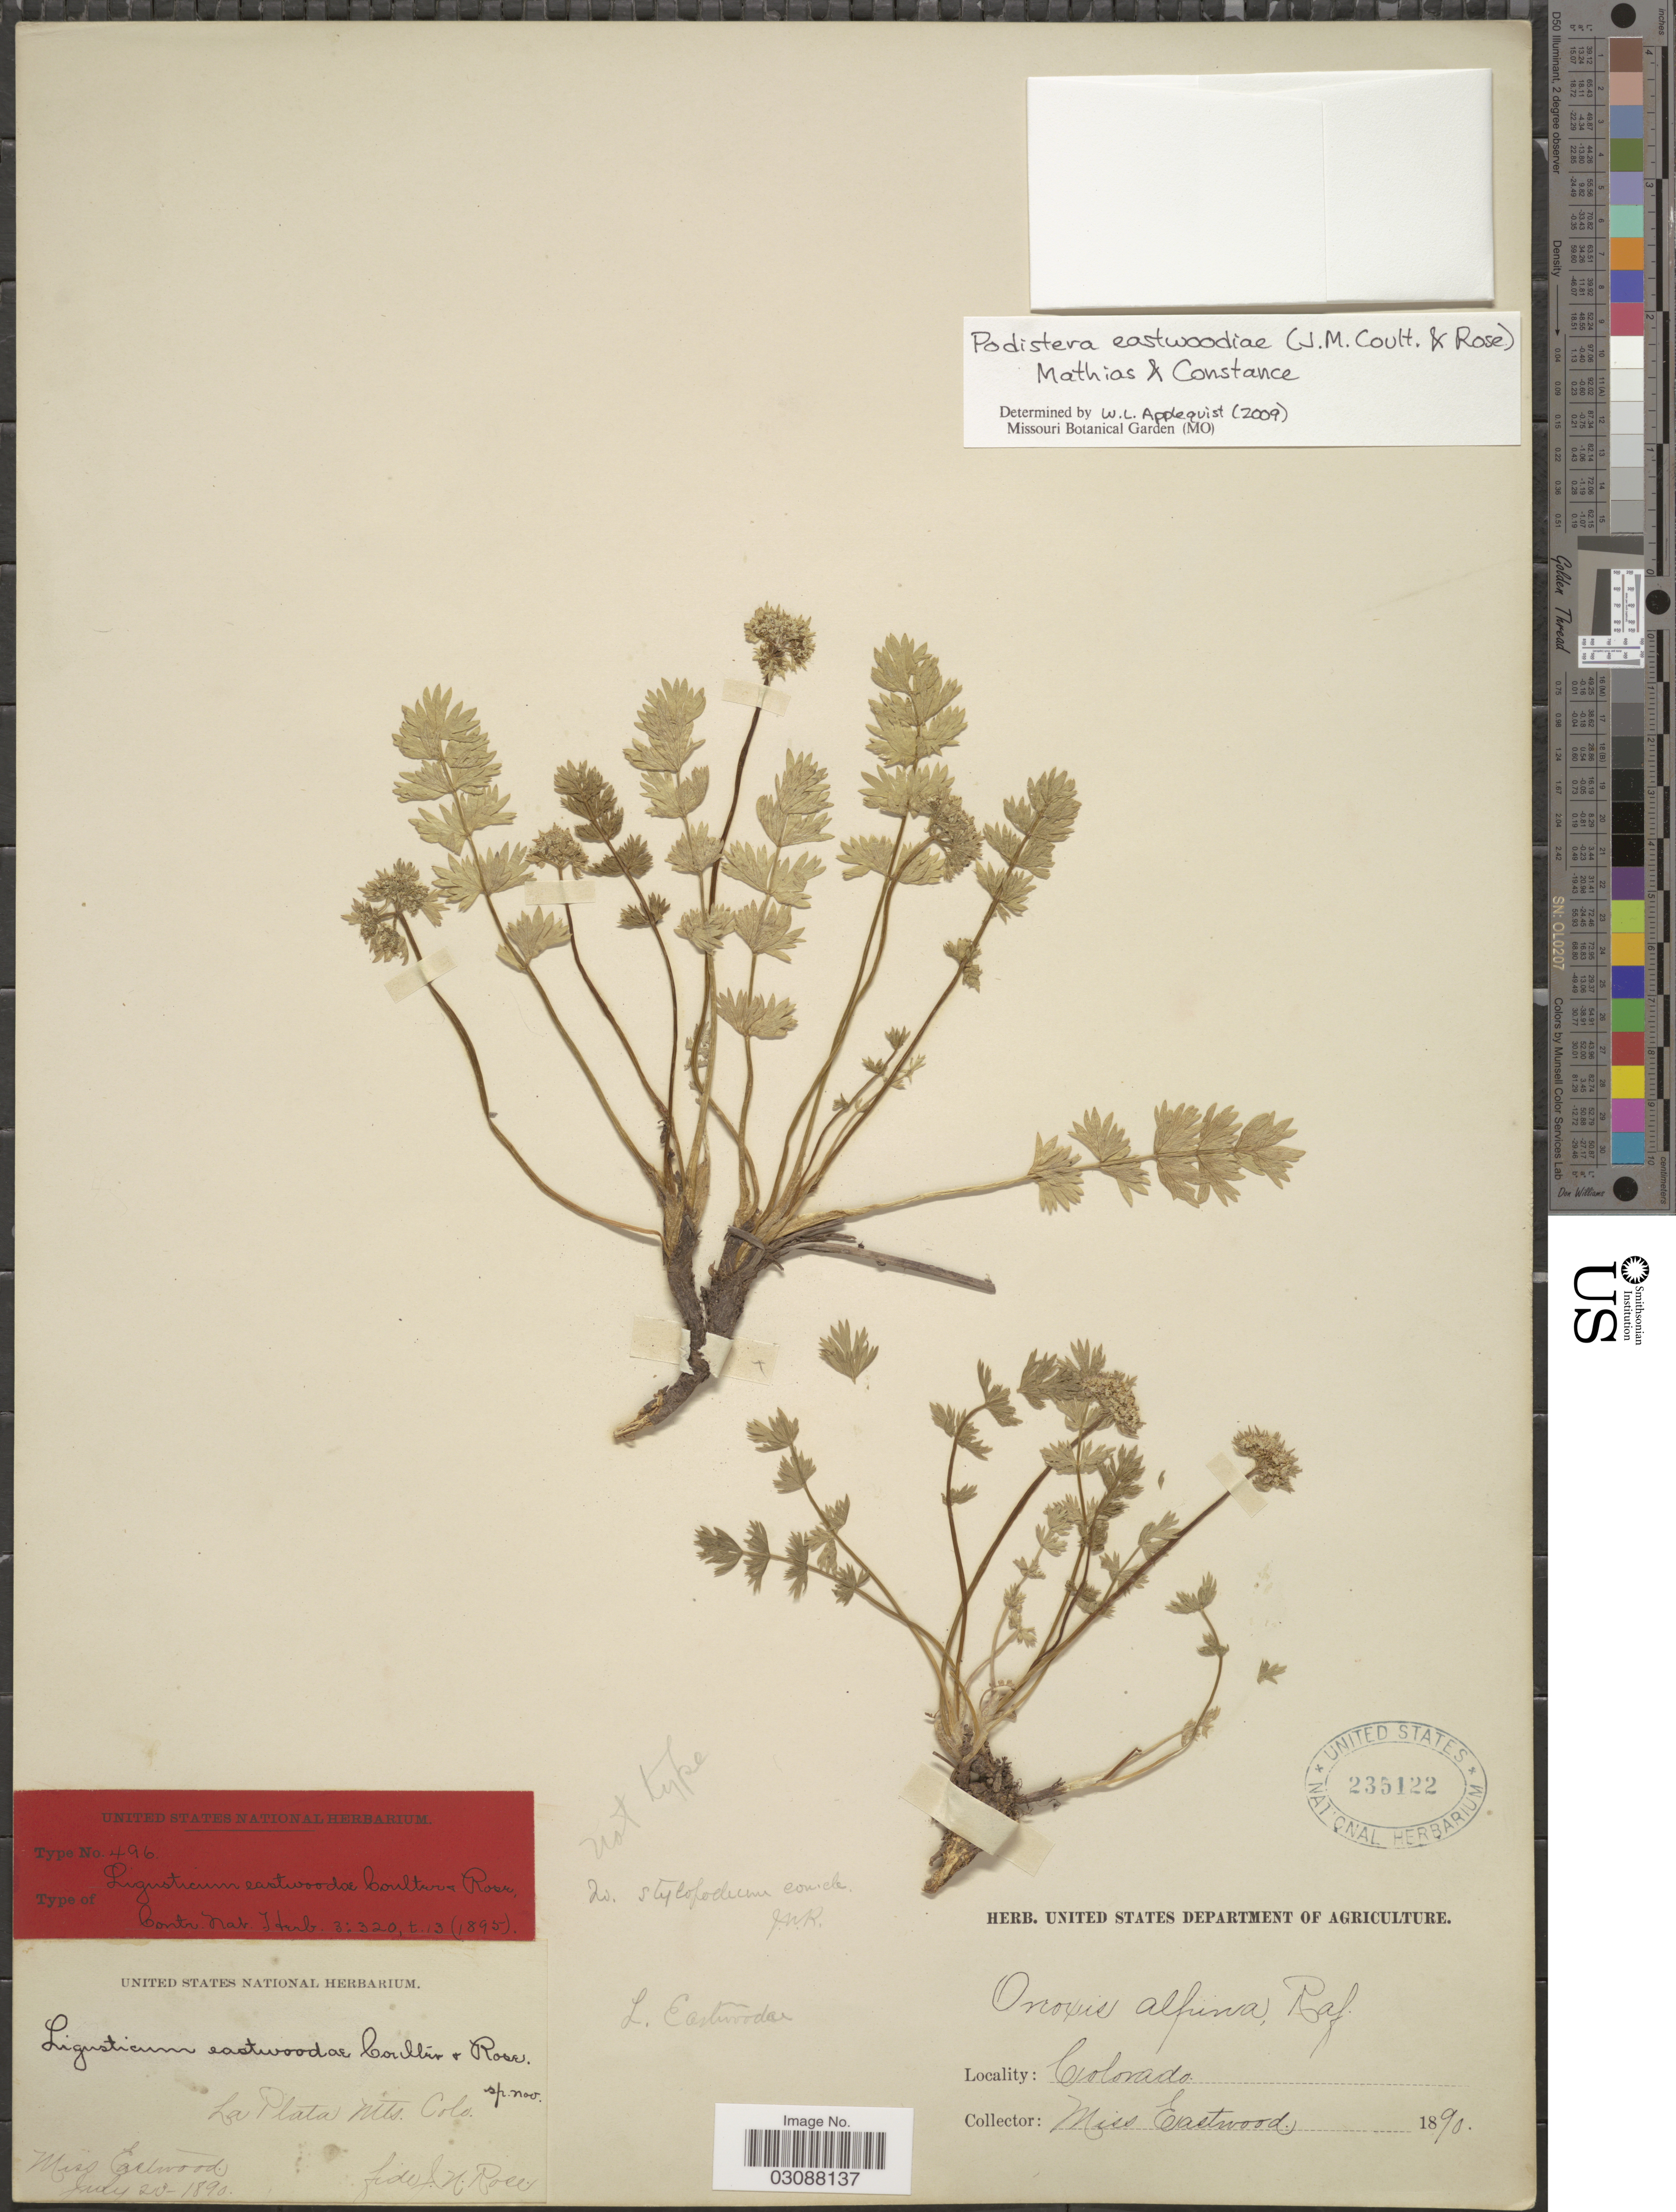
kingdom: Plantae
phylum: Tracheophyta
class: Magnoliopsida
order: Apiales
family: Apiaceae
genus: Podistera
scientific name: Podistera eastwoodiae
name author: (J.M. Coult. & Rose) Mathias & Constance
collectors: Eastwood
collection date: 1890-07-20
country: United States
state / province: Colorado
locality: La Plata Mts.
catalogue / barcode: US 235122